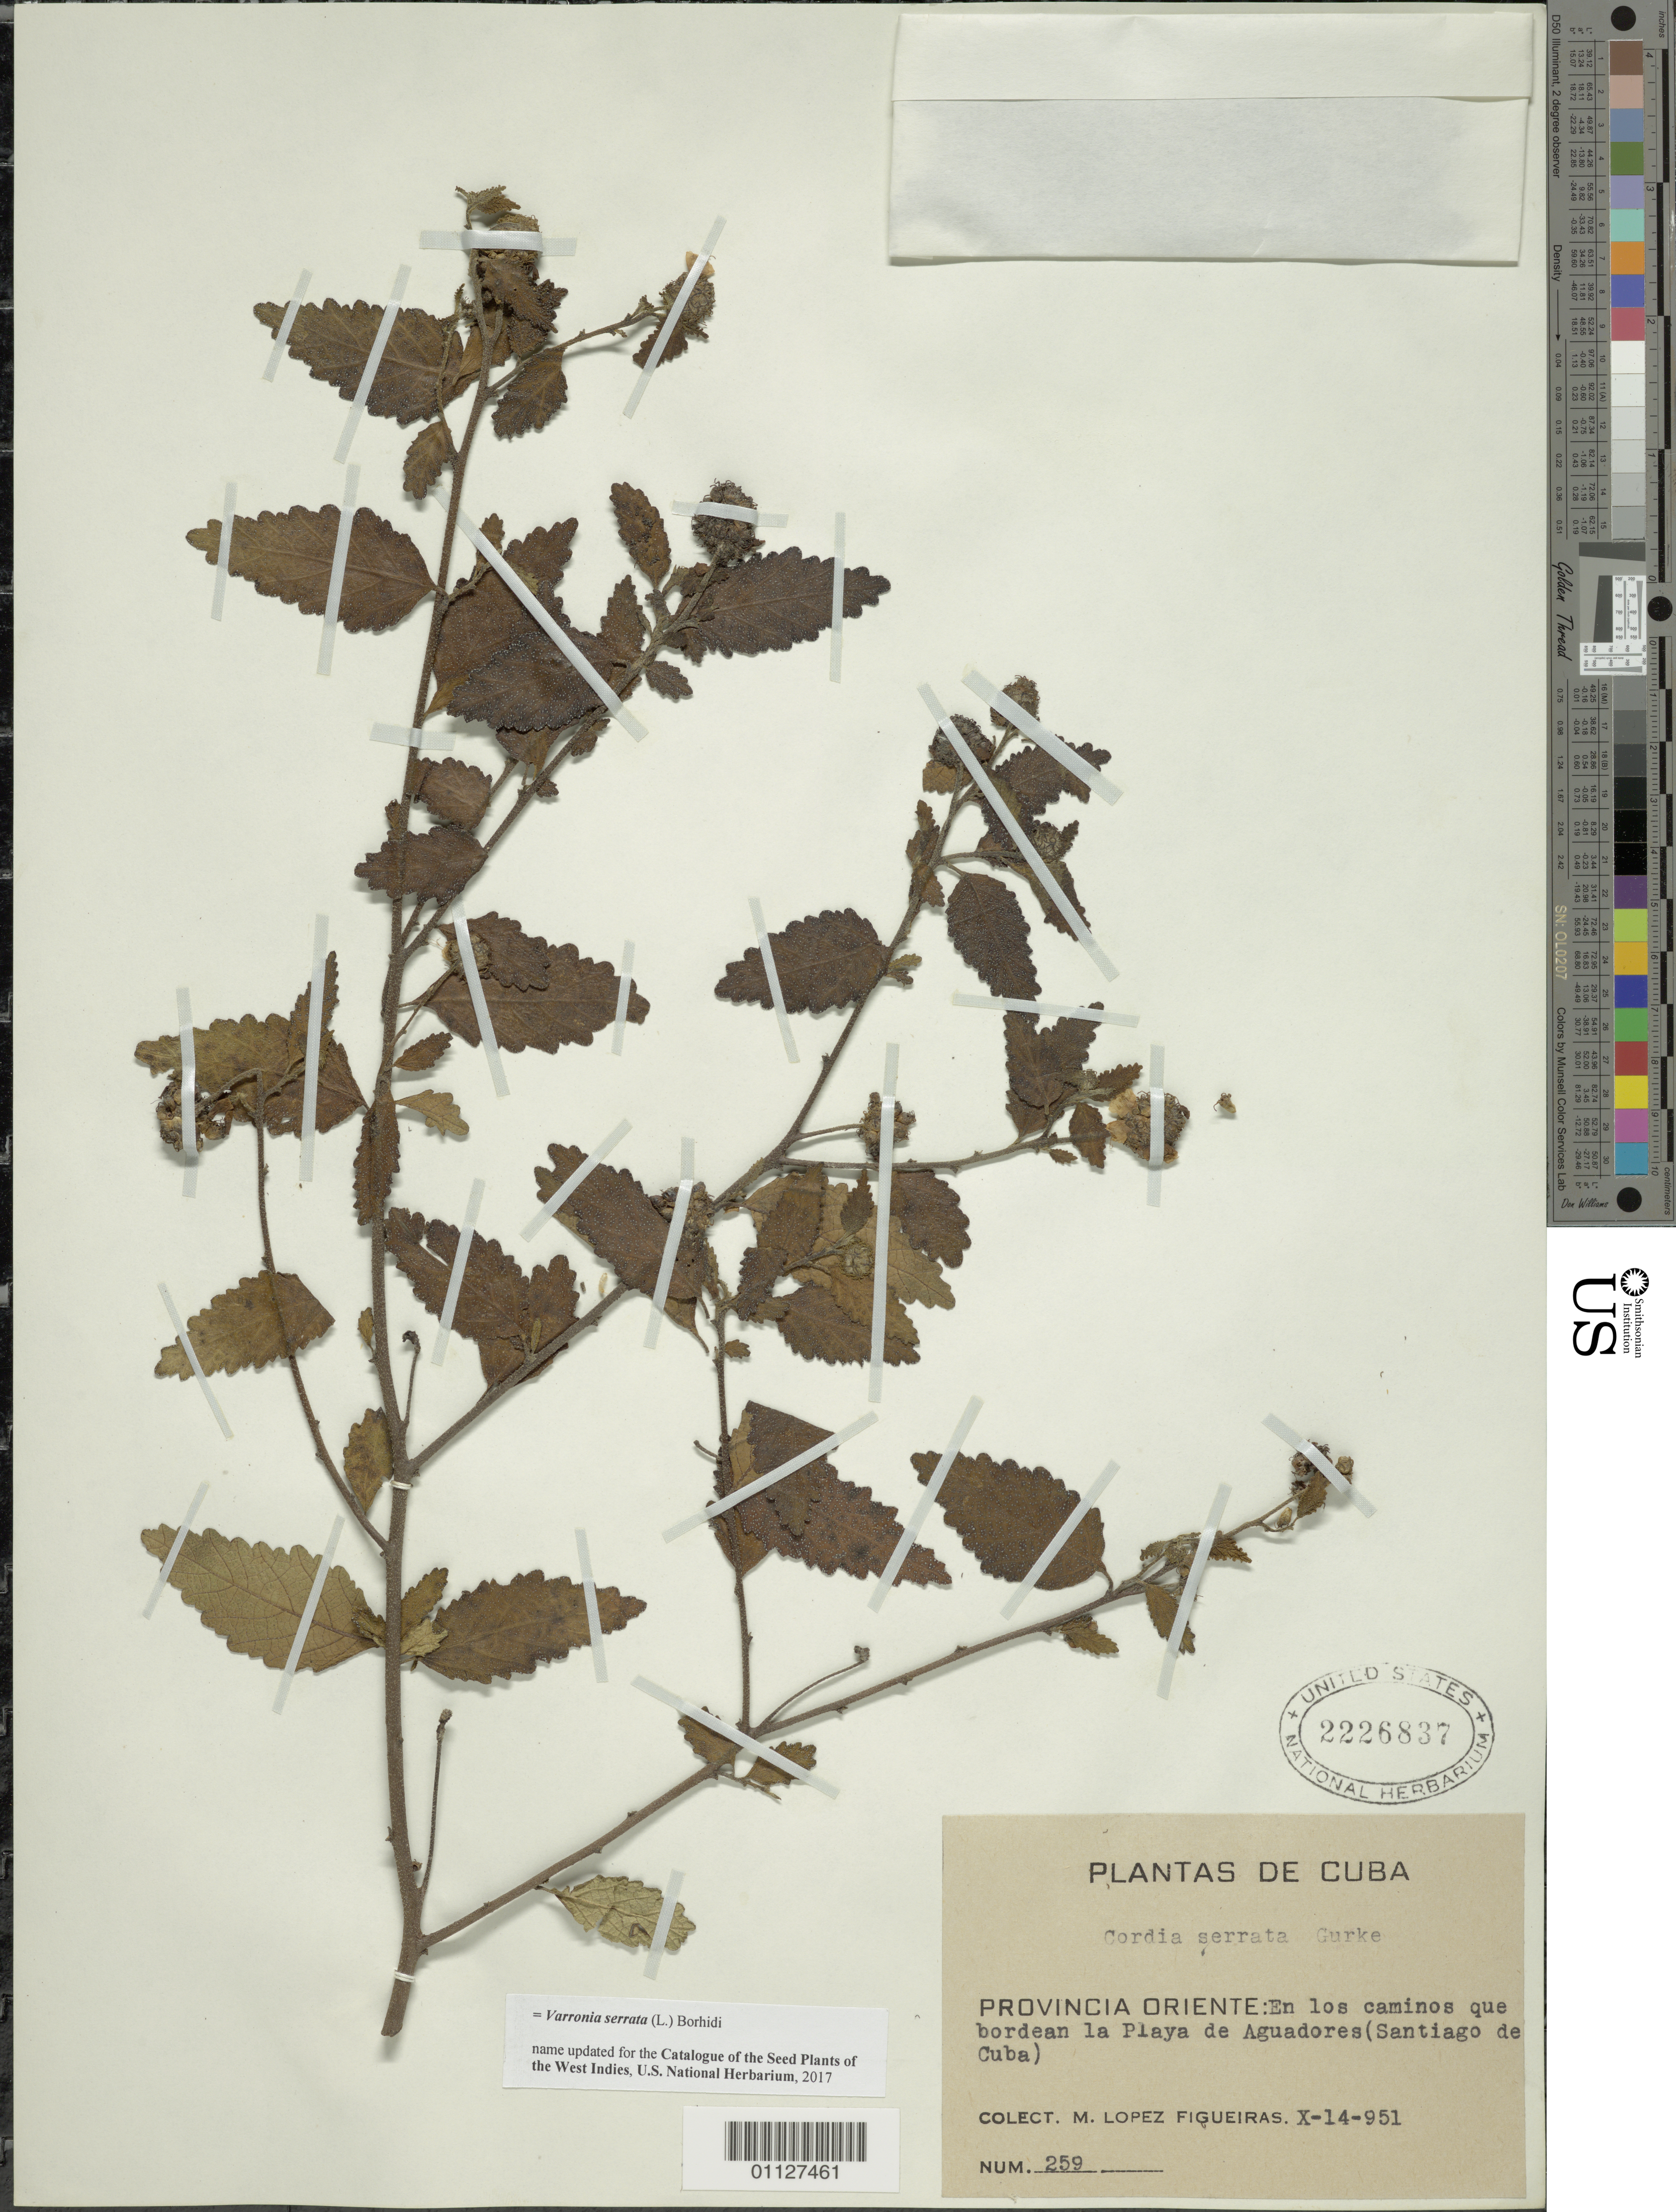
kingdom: Plantae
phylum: Tracheophyta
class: Magnoliopsida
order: Boraginales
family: Cordiaceae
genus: Varronia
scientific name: Varronia serrata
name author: (L.) Borhidi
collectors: M. López Figueiras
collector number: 259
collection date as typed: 14 Oct 1951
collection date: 1951-10-14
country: Cuba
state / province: Santiago de Cuba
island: Cuba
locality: En los caminos que bordean la Playa de Aguadores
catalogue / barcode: US 2226837